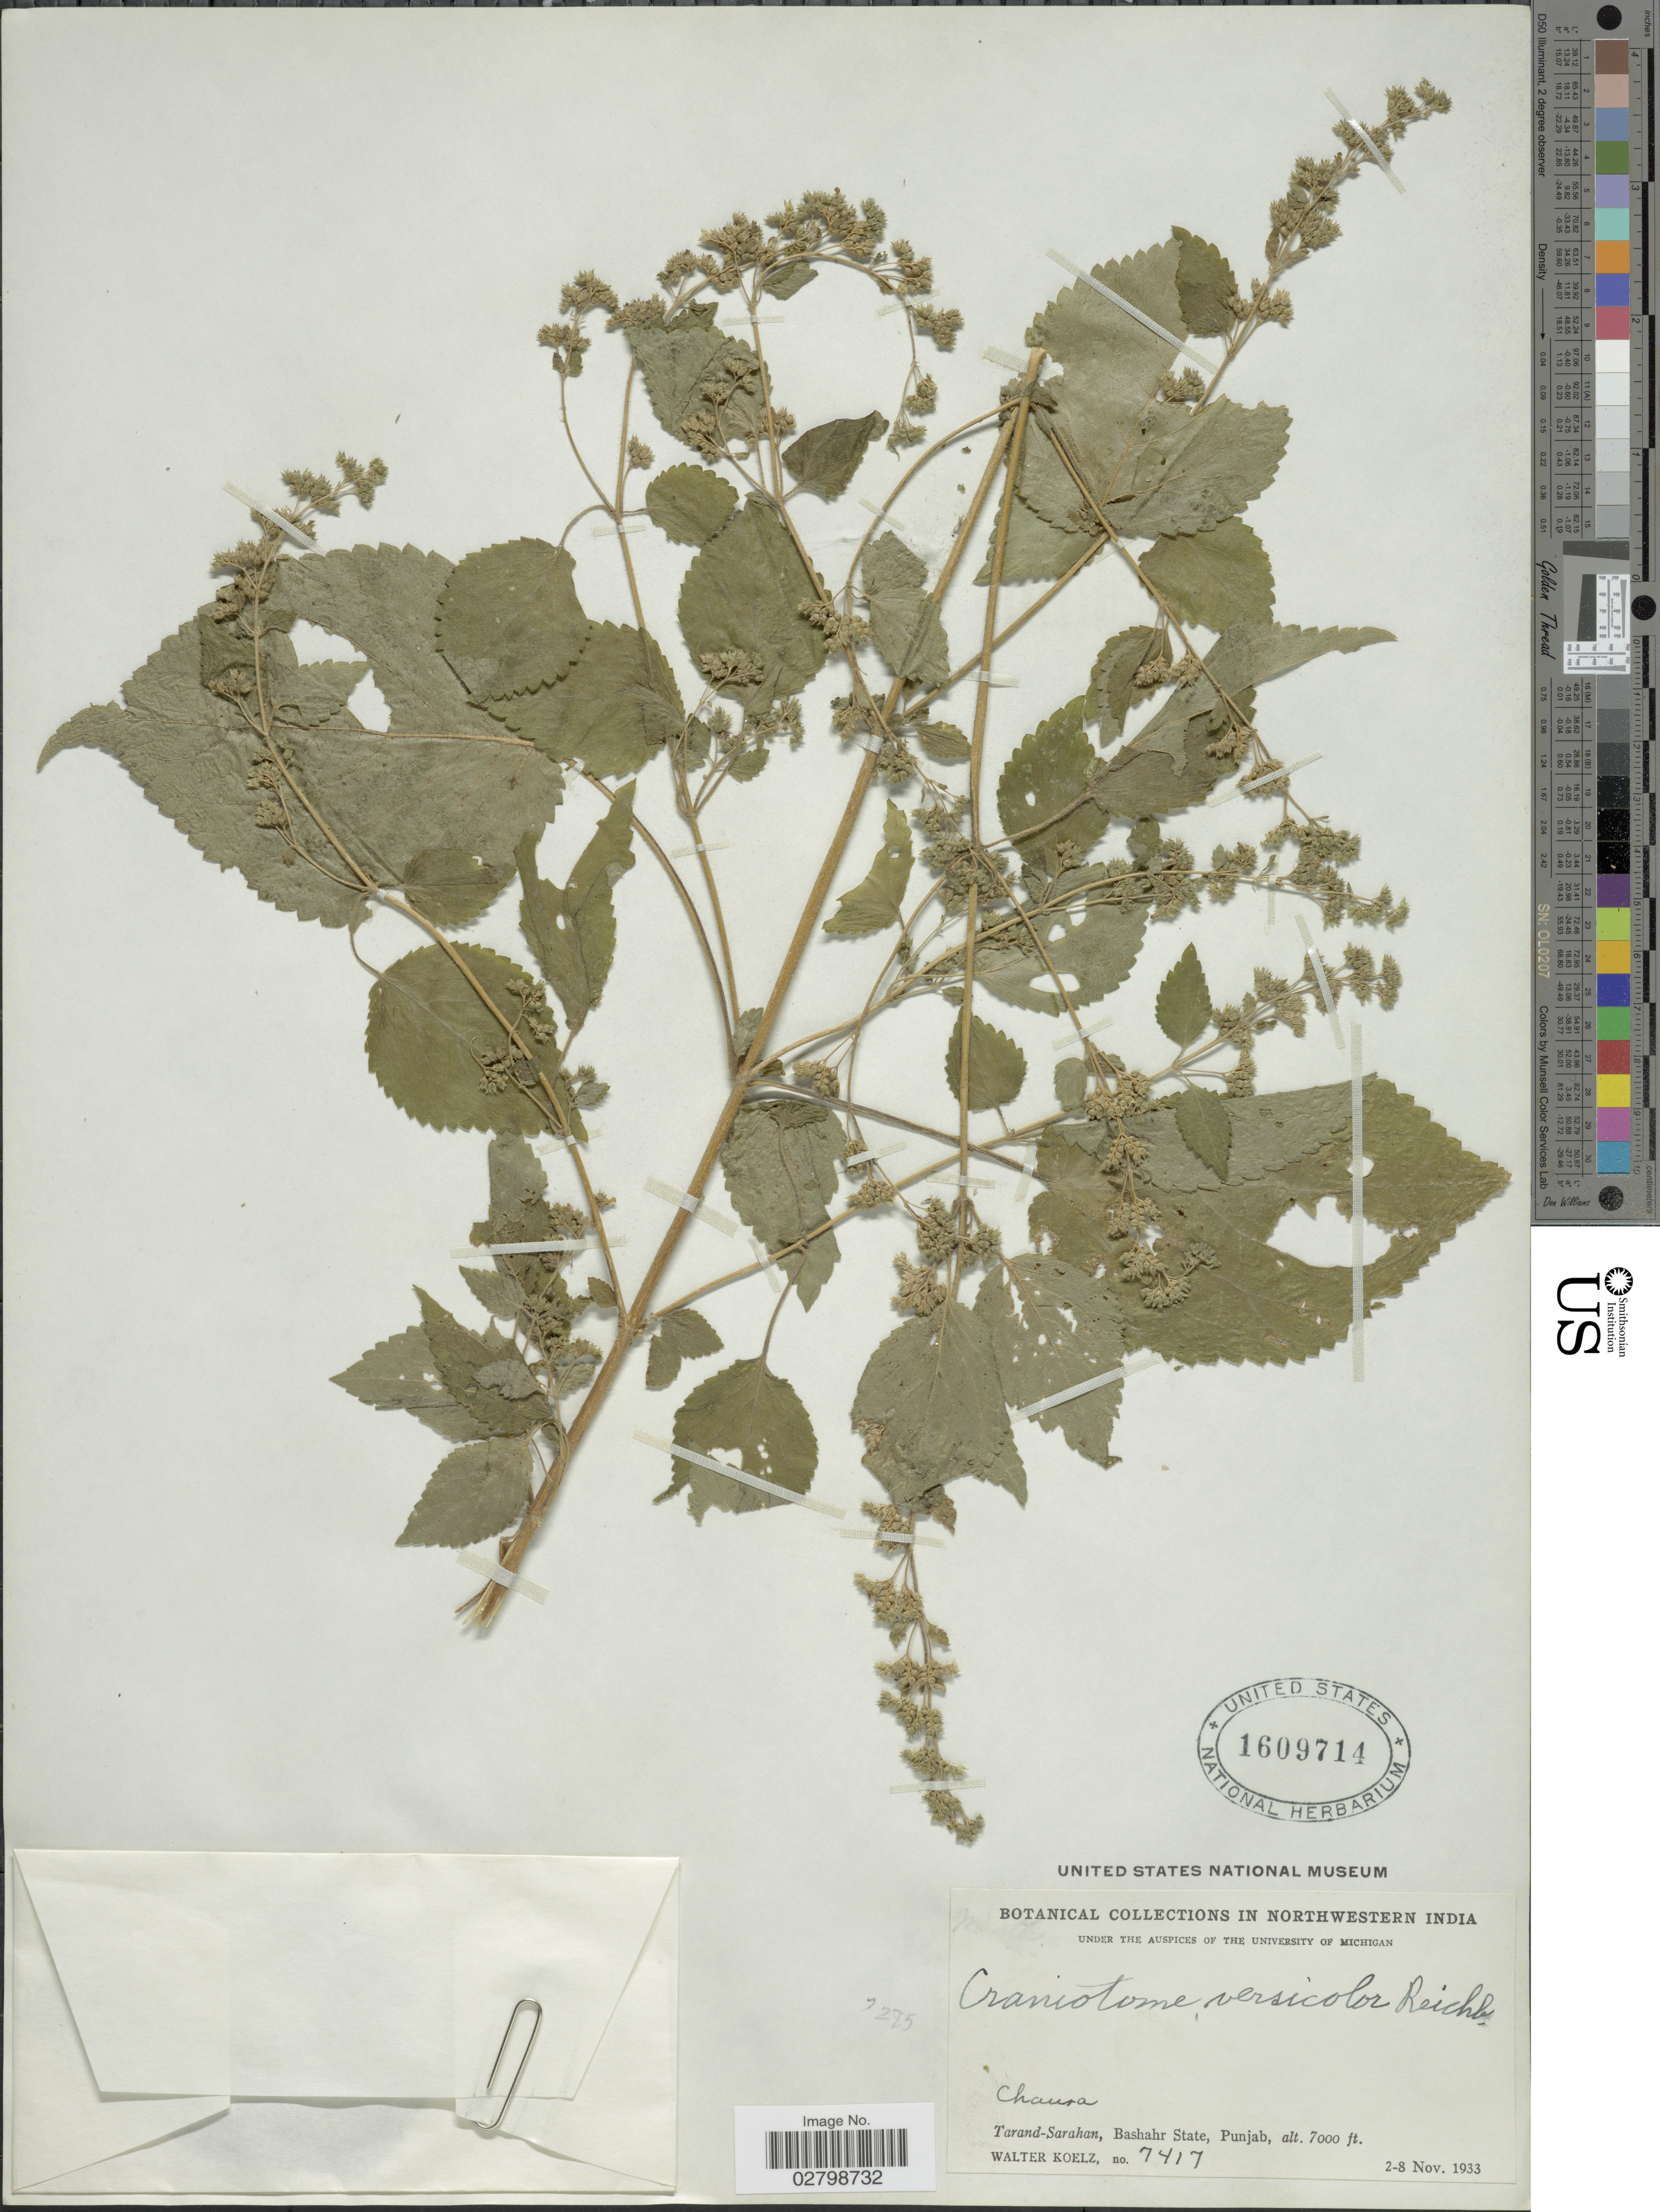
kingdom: Plantae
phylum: Tracheophyta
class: Magnoliopsida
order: Lamiales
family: Lamiaceae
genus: Craniotome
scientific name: Craniotome furcata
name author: (Link) Kuntze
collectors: W. N. Koelz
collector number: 7417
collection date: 1933-11-02/1933-11-08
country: India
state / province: Punjab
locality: Northwestern India, Chaura, Tarand-Sarahan, Bashahr State.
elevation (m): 2134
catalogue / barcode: US 1609714